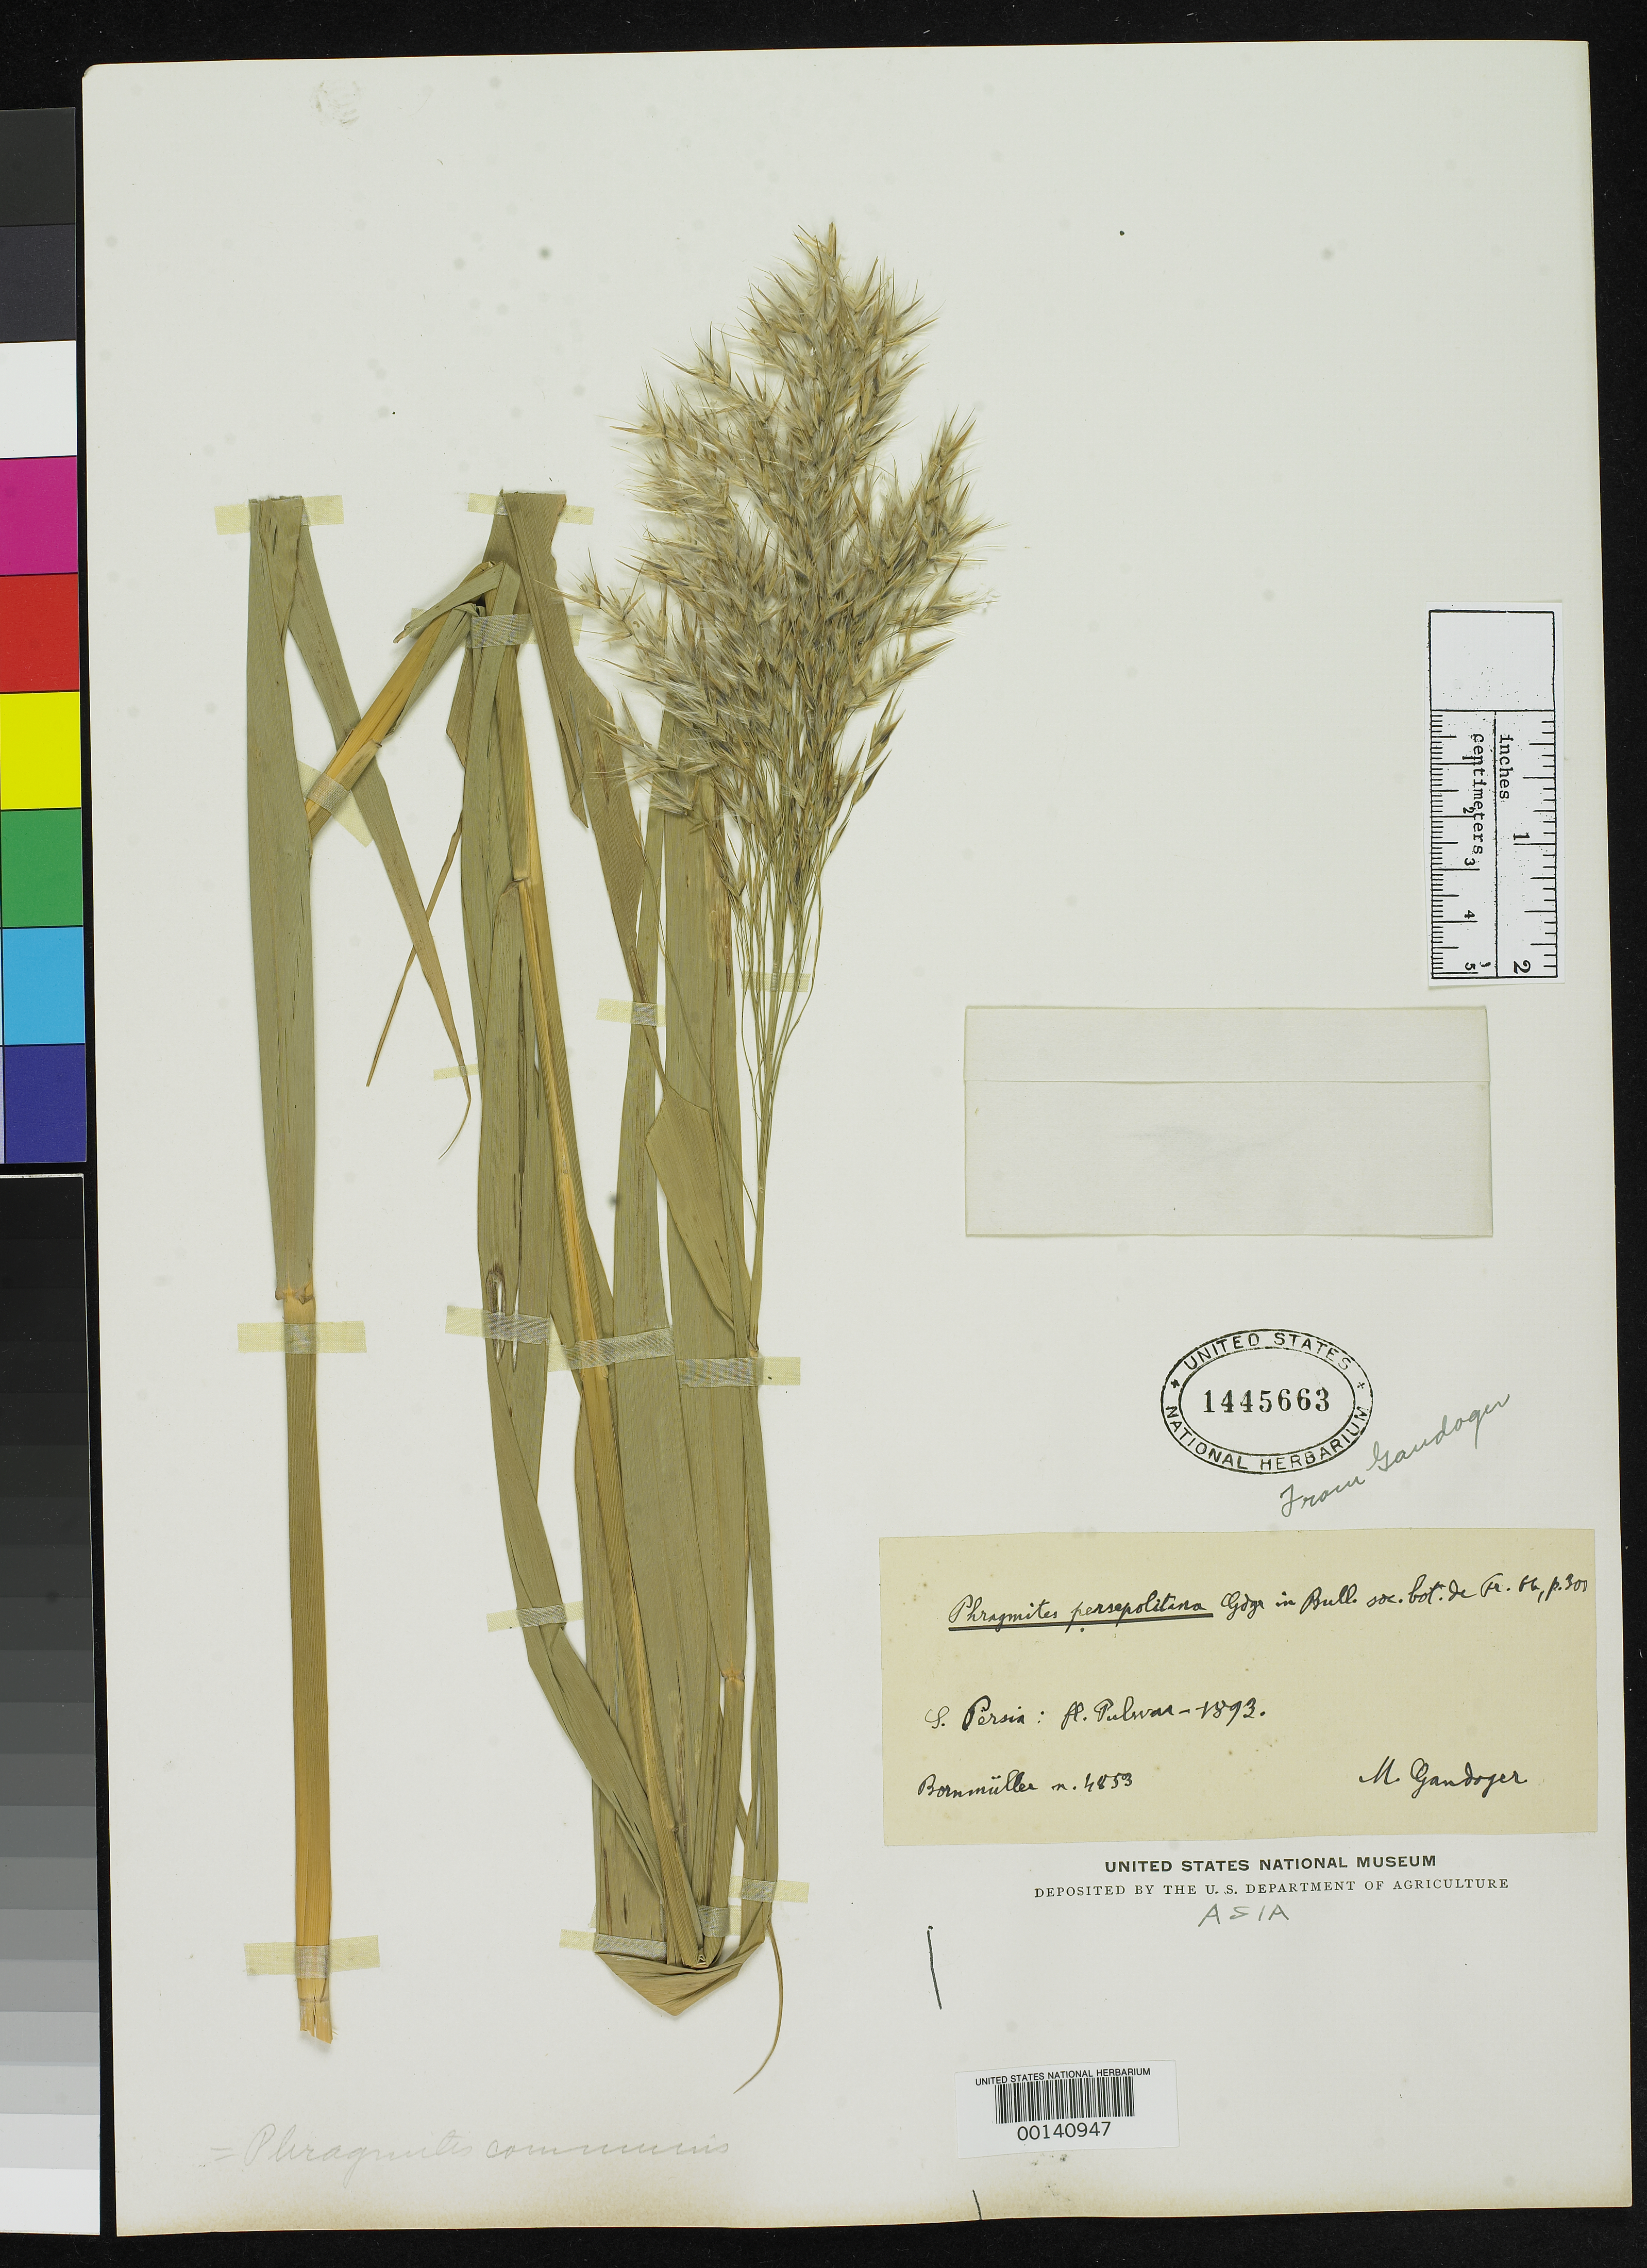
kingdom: Plantae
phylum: Tracheophyta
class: Liliopsida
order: Poales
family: Poaceae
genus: Phragmites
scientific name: Phragmites persepolitana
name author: Gand.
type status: Type Collection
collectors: J. Bornmüller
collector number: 4853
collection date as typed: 1893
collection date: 1893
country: Iran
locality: Persepolis, Pulwar.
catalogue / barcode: US 1445663